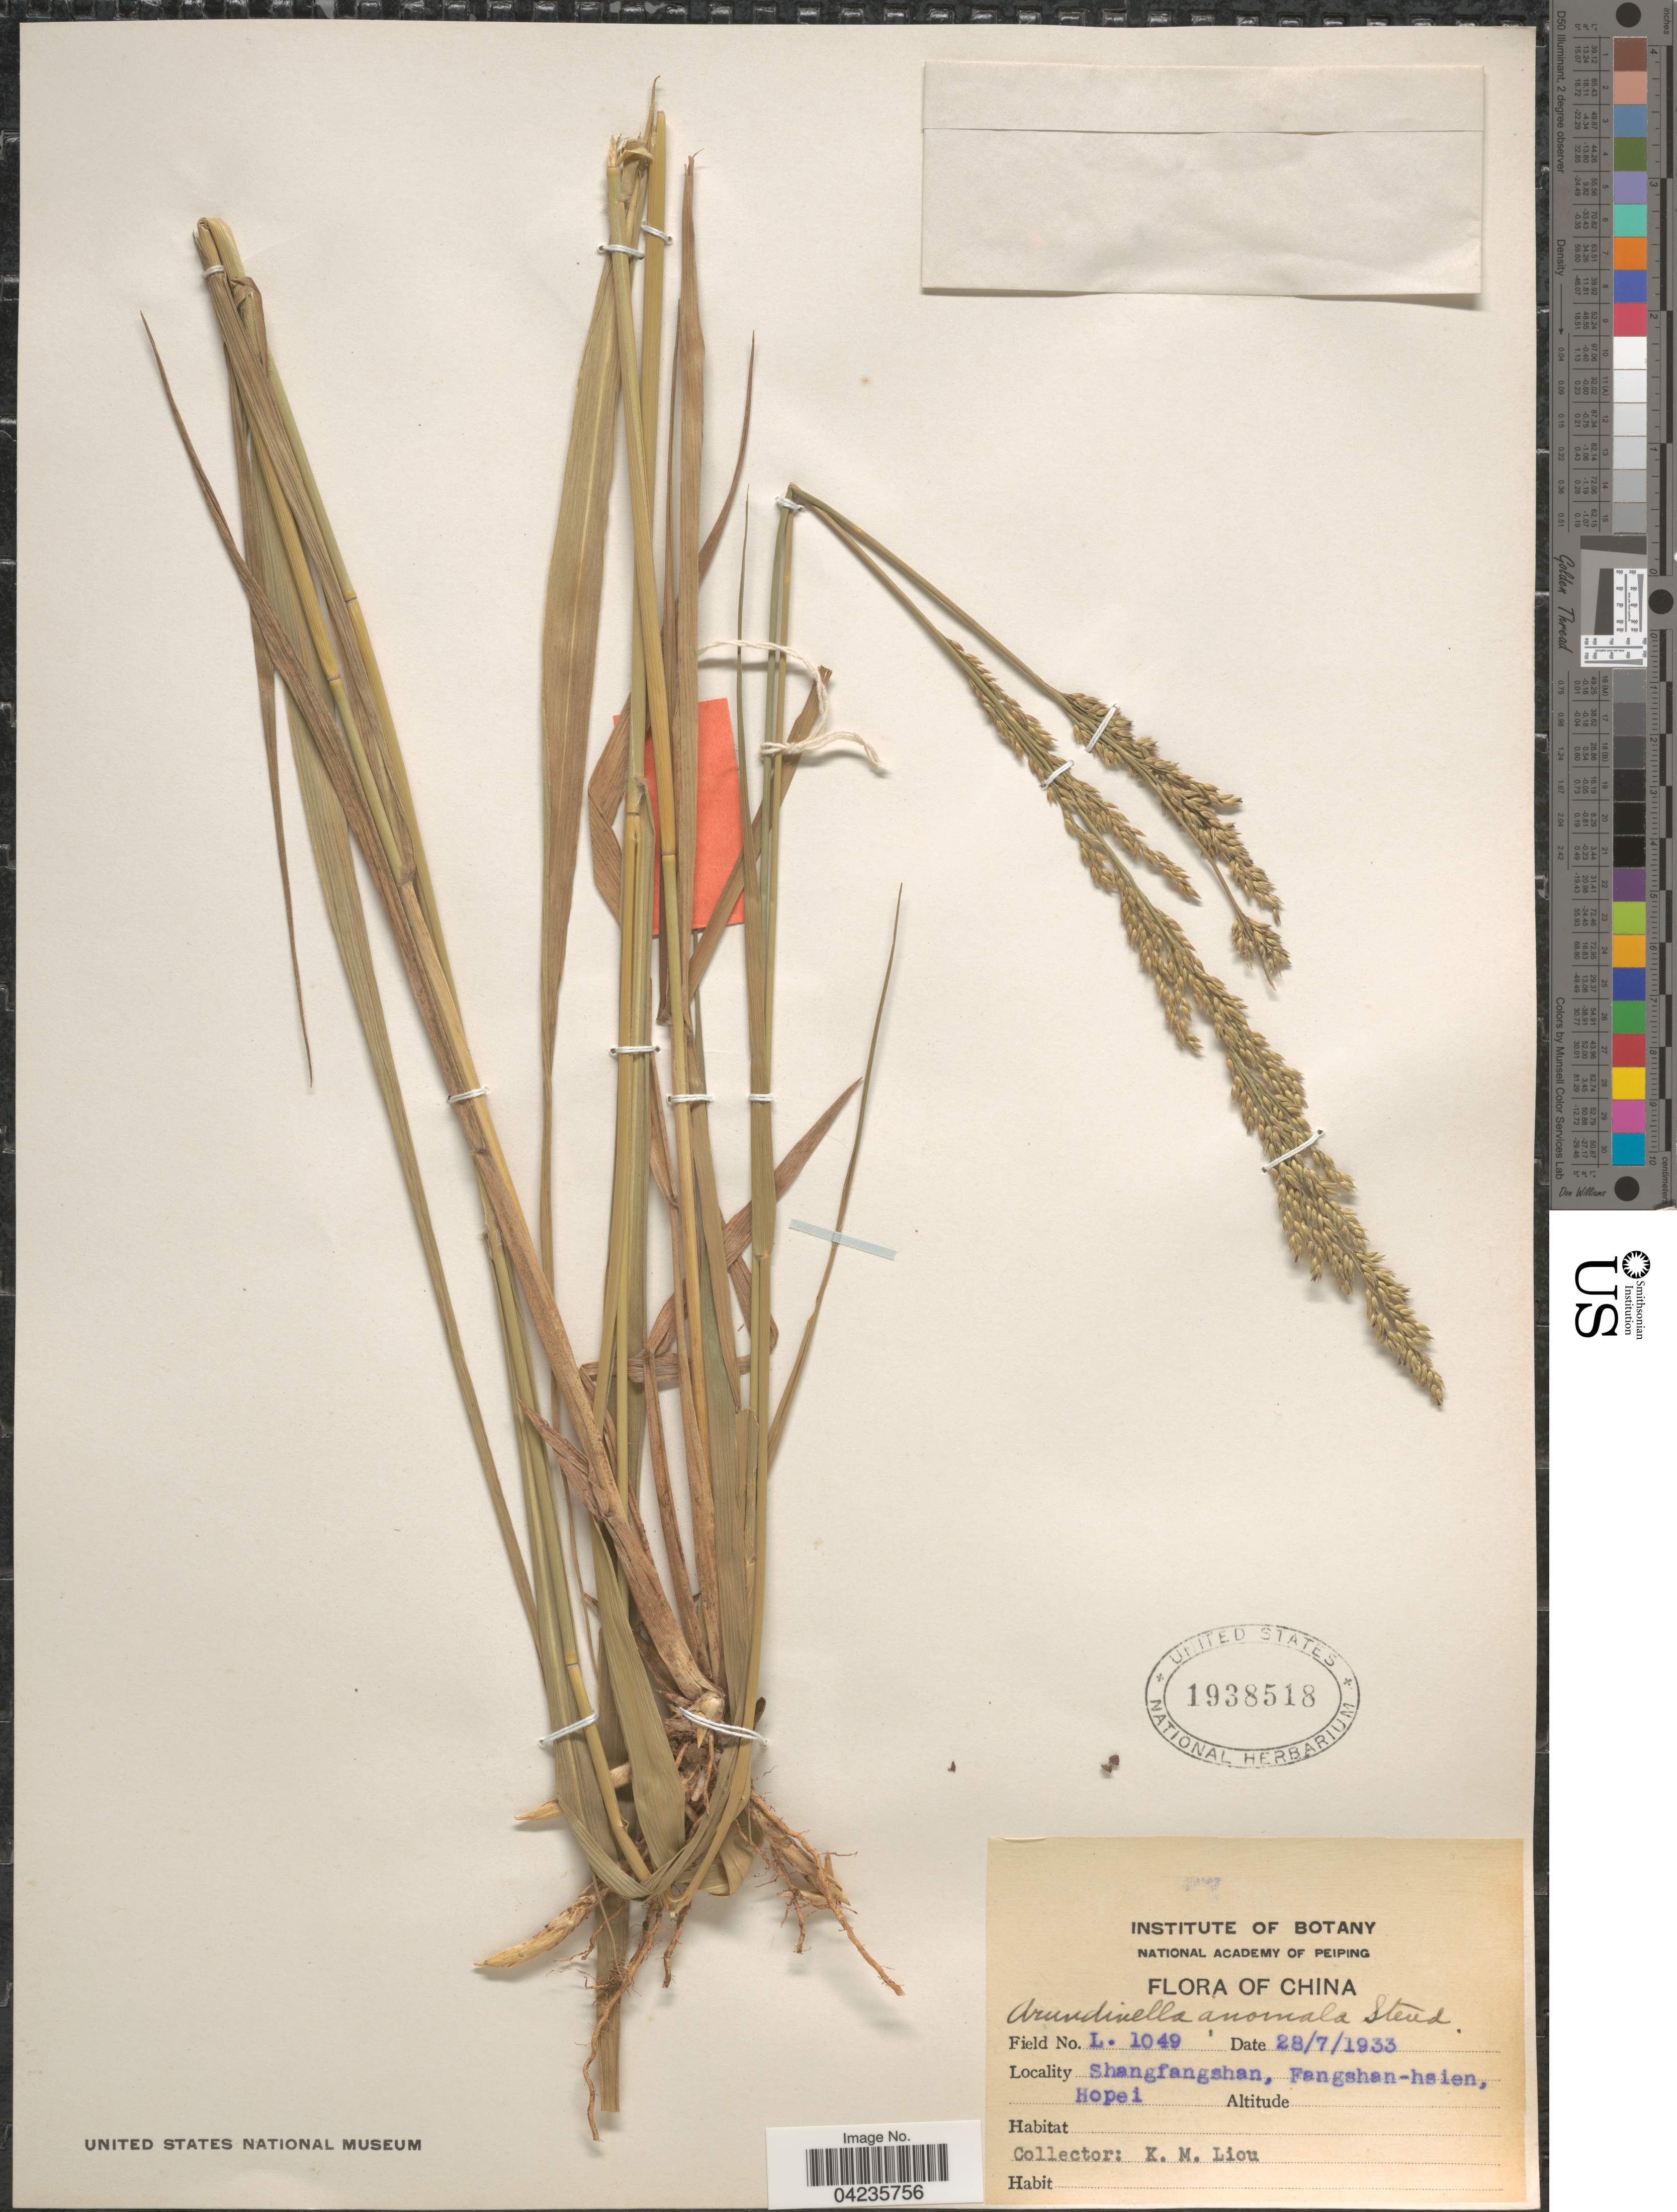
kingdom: Plantae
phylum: Tracheophyta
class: Liliopsida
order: Poales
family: Poaceae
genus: Arundinella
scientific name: Arundinella hirta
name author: (Thunb.) Tanaka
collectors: K. M. Liou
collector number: L1049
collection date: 1933-07-28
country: China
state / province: Hebei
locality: Shangfangshan, Fangshan-hsien, Hopei.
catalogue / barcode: US 1938518